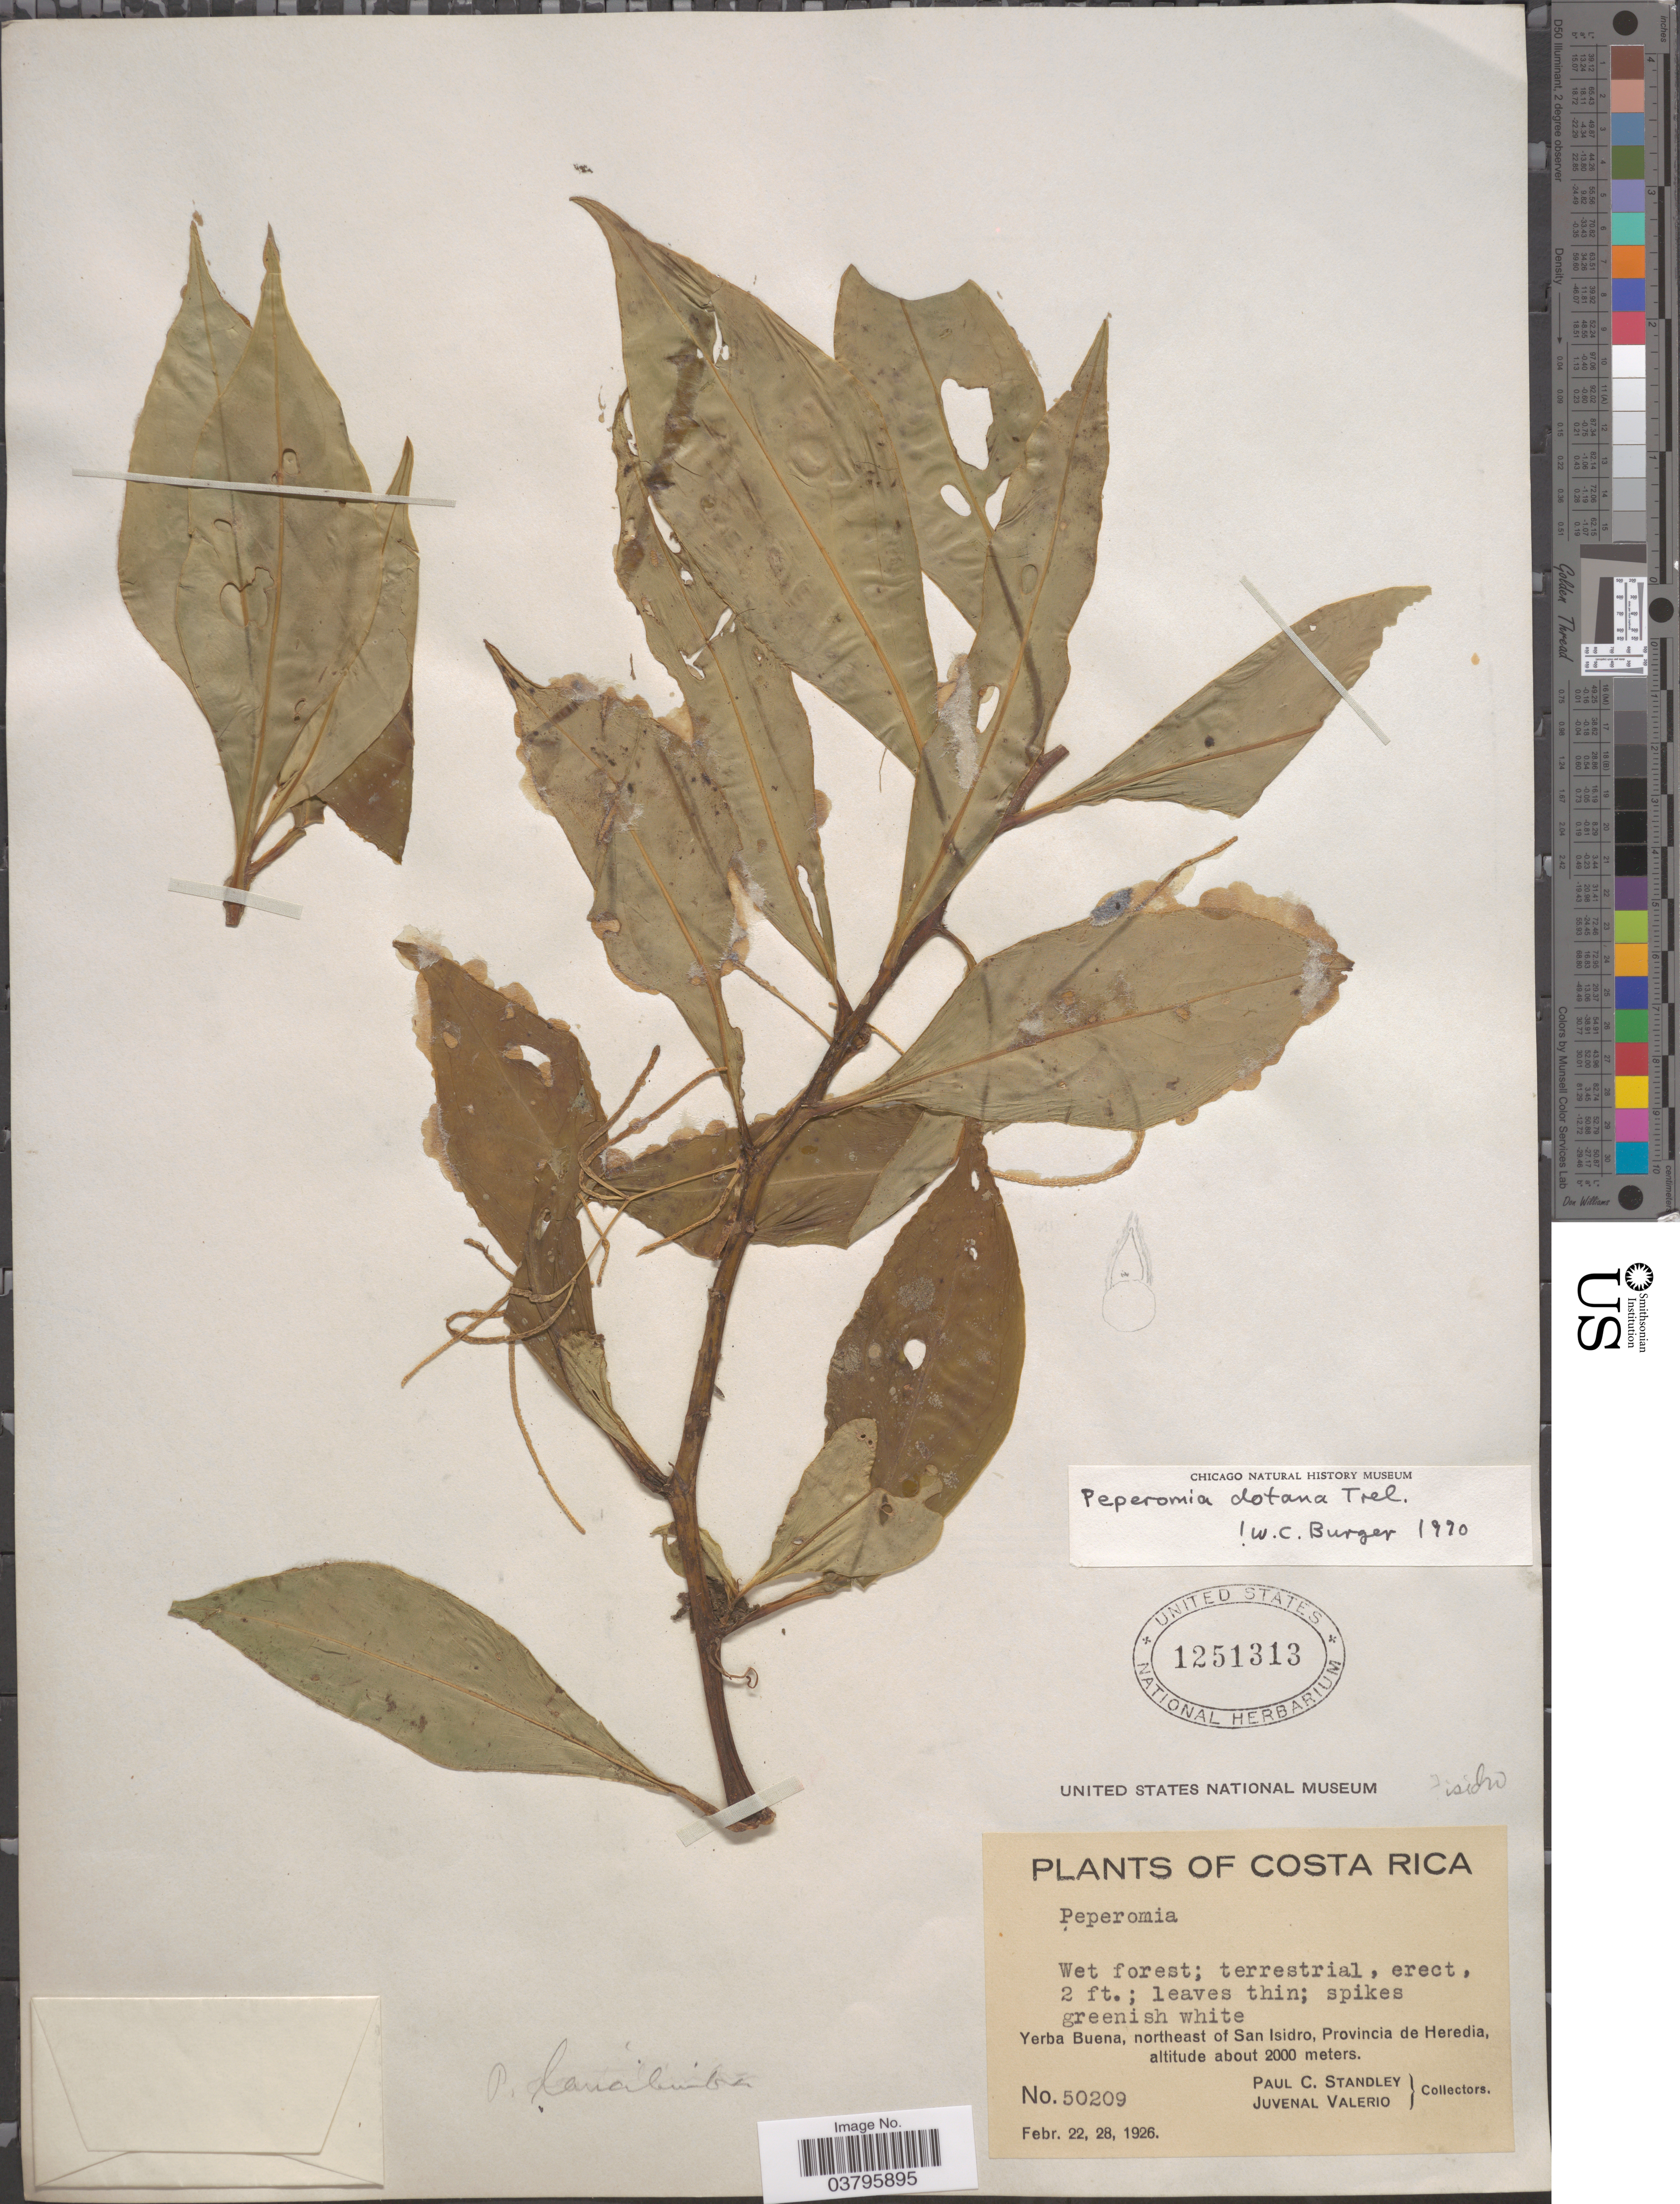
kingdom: Plantae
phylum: Tracheophyta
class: Magnoliopsida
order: Piperales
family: Piperaceae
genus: Peperomia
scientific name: Peperomia duricaulis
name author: Trel. in Woodson & Schery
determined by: Jiménez, José Estaban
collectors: P. C. Standley & J. Valerio R.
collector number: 50209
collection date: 1926-02-22/1926-02-28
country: Costa Rica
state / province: Heredia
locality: Yerba Buena, northeast of San Isidro.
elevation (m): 2000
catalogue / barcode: US 1251313